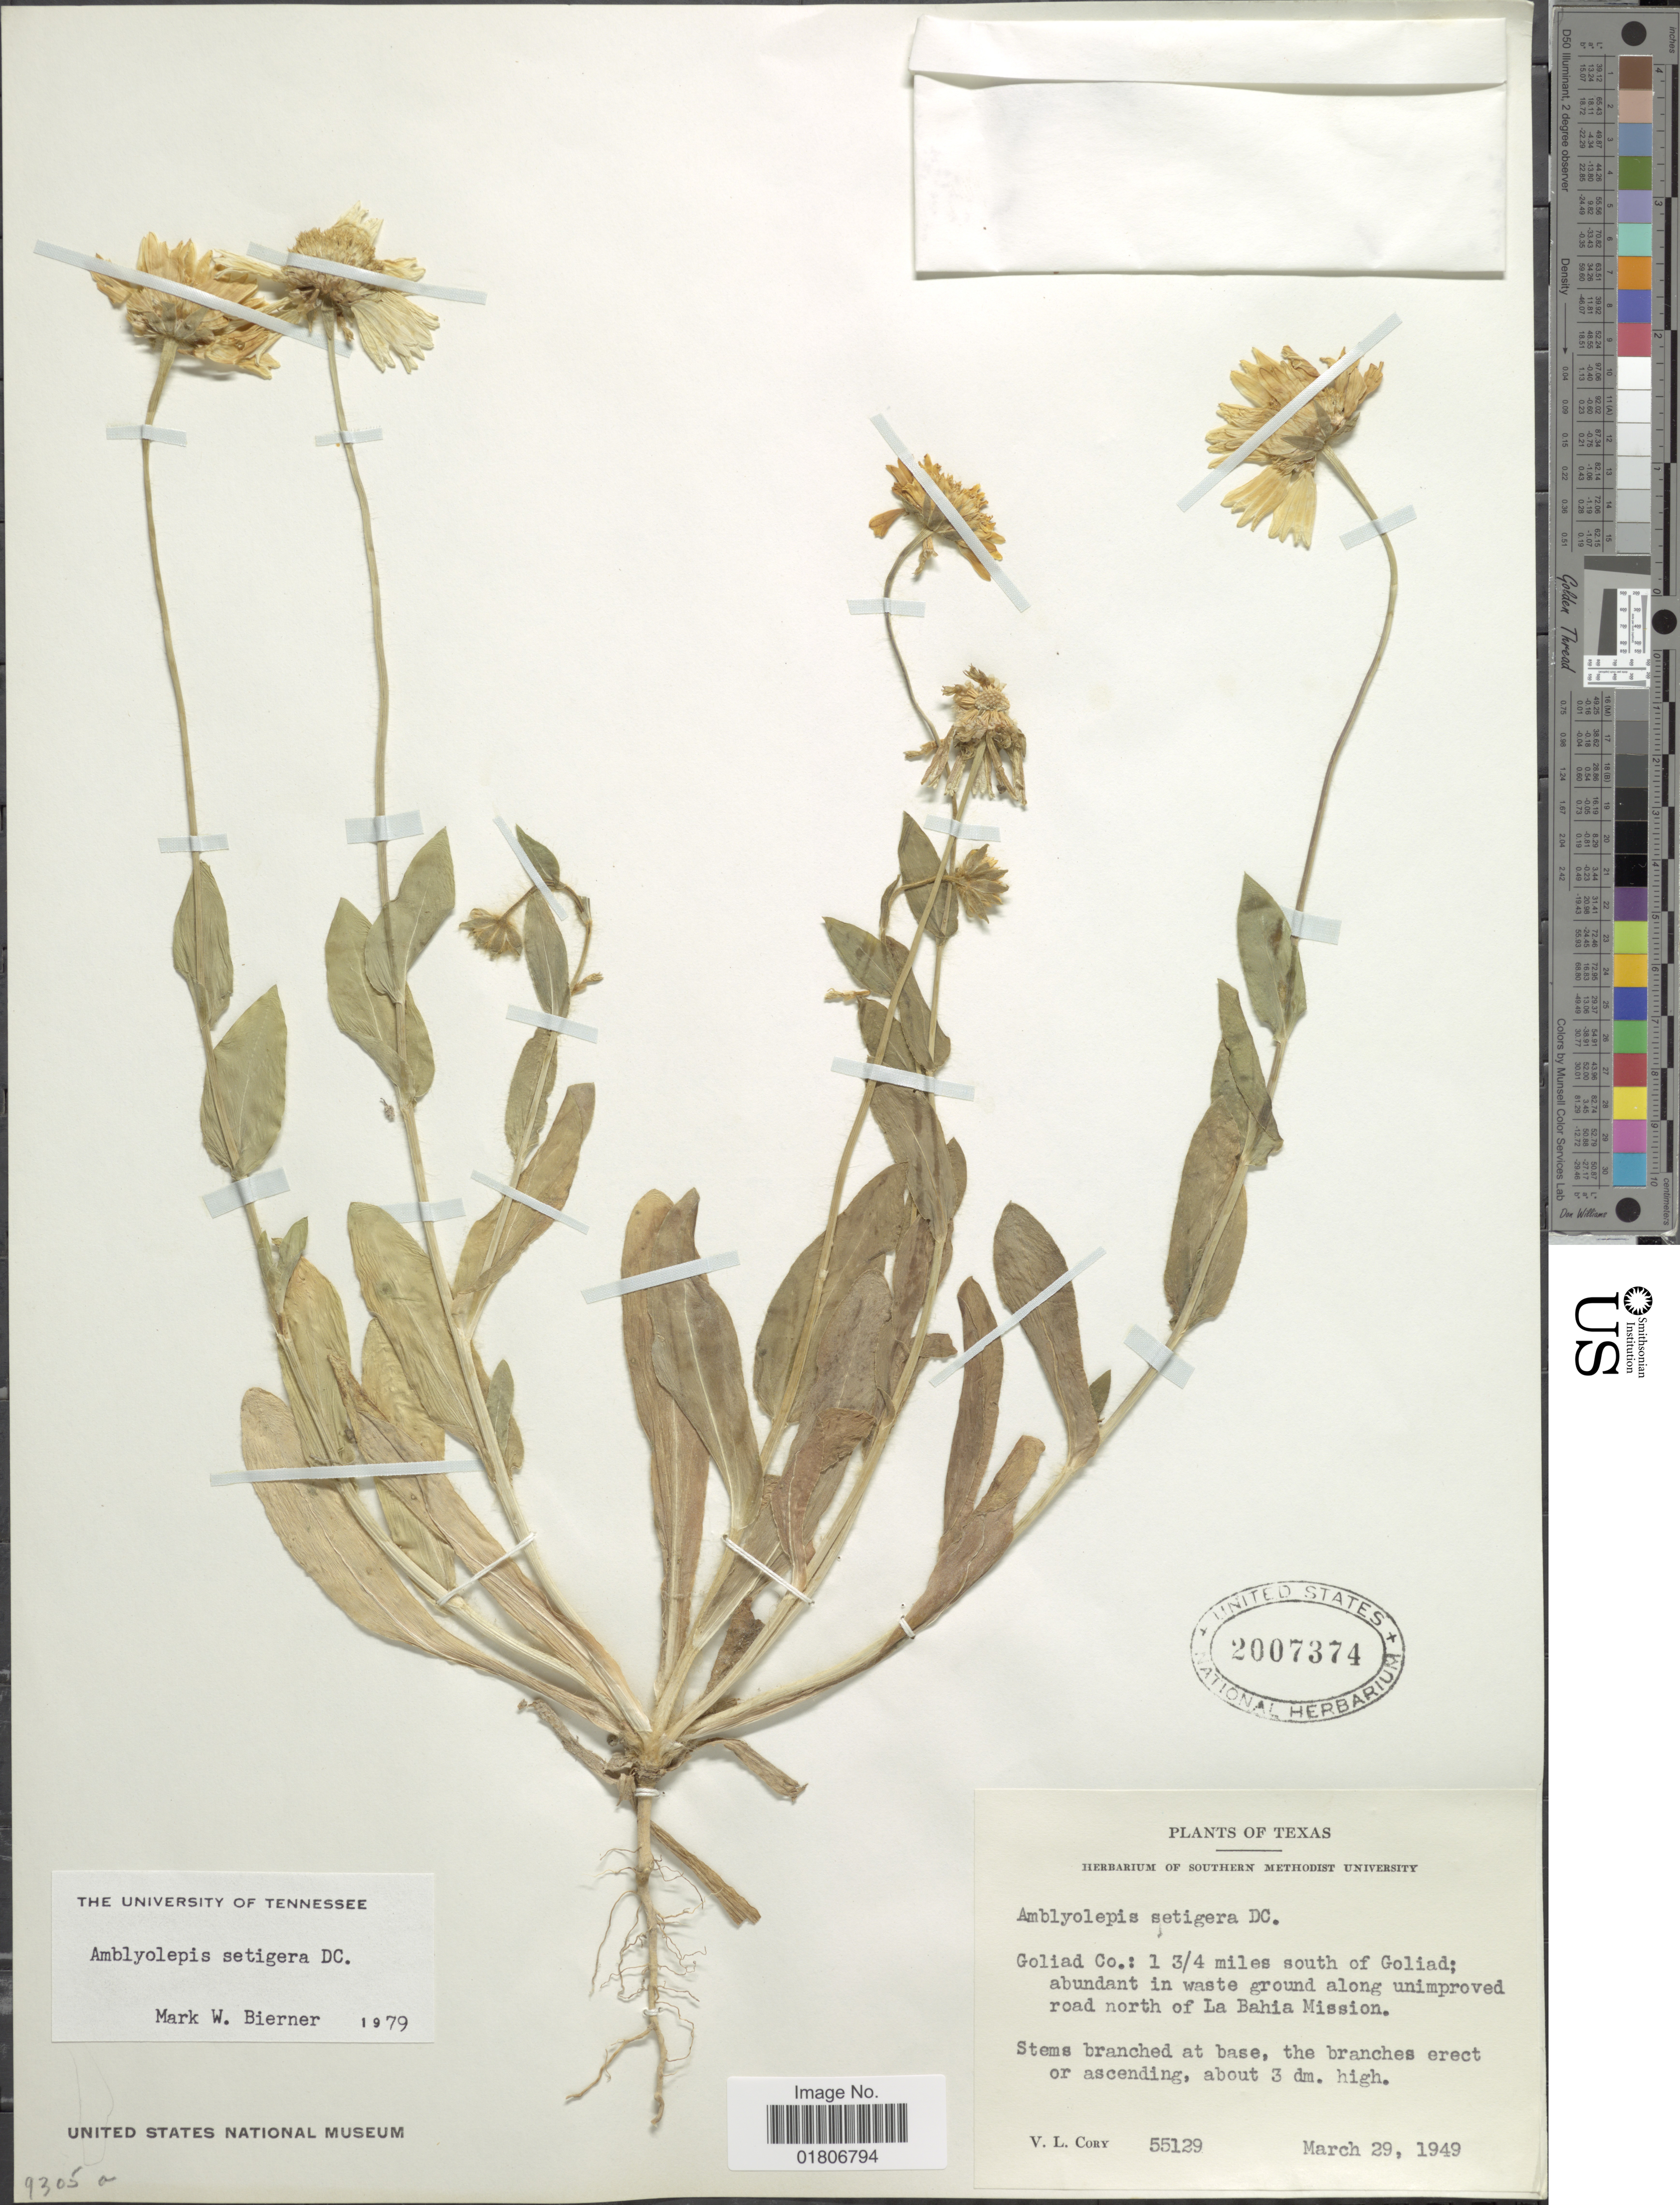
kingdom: Plantae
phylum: Tracheophyta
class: Magnoliopsida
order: Asterales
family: Asteraceae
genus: Amblyolepis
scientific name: Amblyolepis setigera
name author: DC.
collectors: V. Cory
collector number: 55129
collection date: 1949-03-29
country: United States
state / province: Texas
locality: Goliad Co.: 1 3/4 miles south of Goliad; unimproved road north of La Bahia Mission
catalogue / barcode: US 2007374